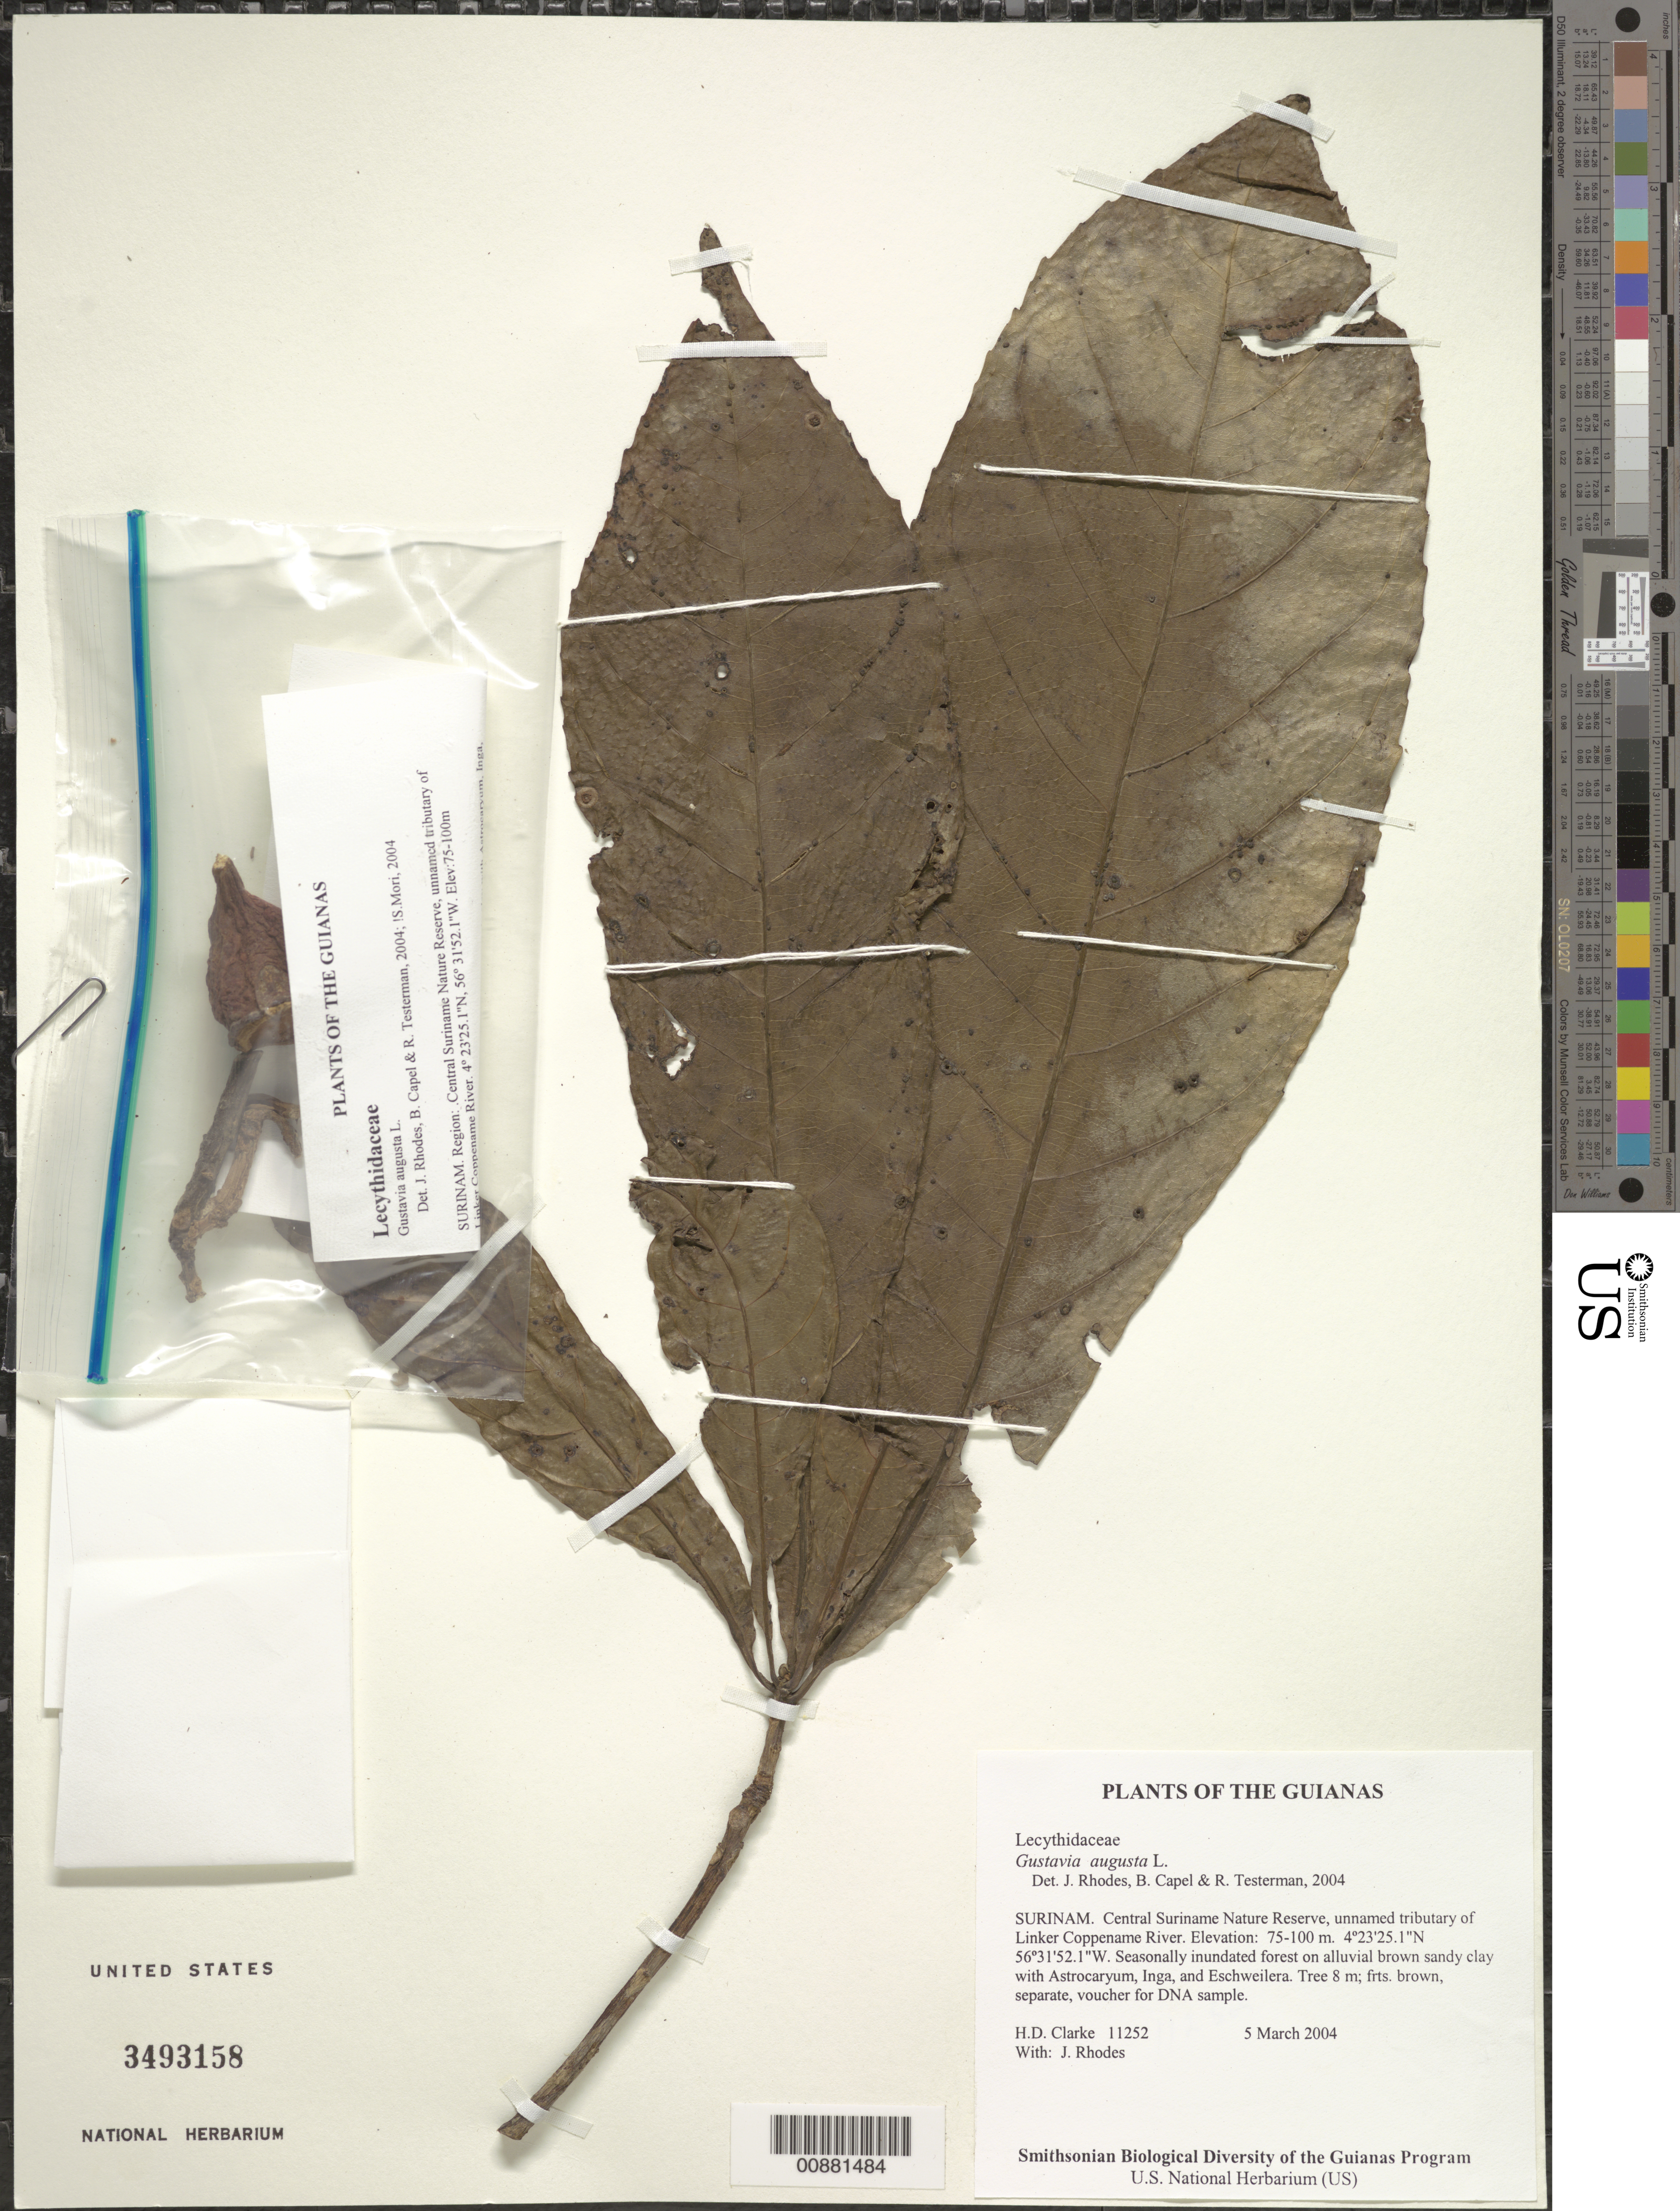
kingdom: Plantae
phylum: Tracheophyta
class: Magnoliopsida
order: Ericales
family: Lecythidaceae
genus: Gustavia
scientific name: Gustavia augusta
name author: L.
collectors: H. D. Clarke & J. Rhodes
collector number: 11252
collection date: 2004-03-05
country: Suriname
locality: Central Suriname Nature Reserve, unnamed tributary of Linker Coppename River.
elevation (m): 75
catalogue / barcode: US 3493158